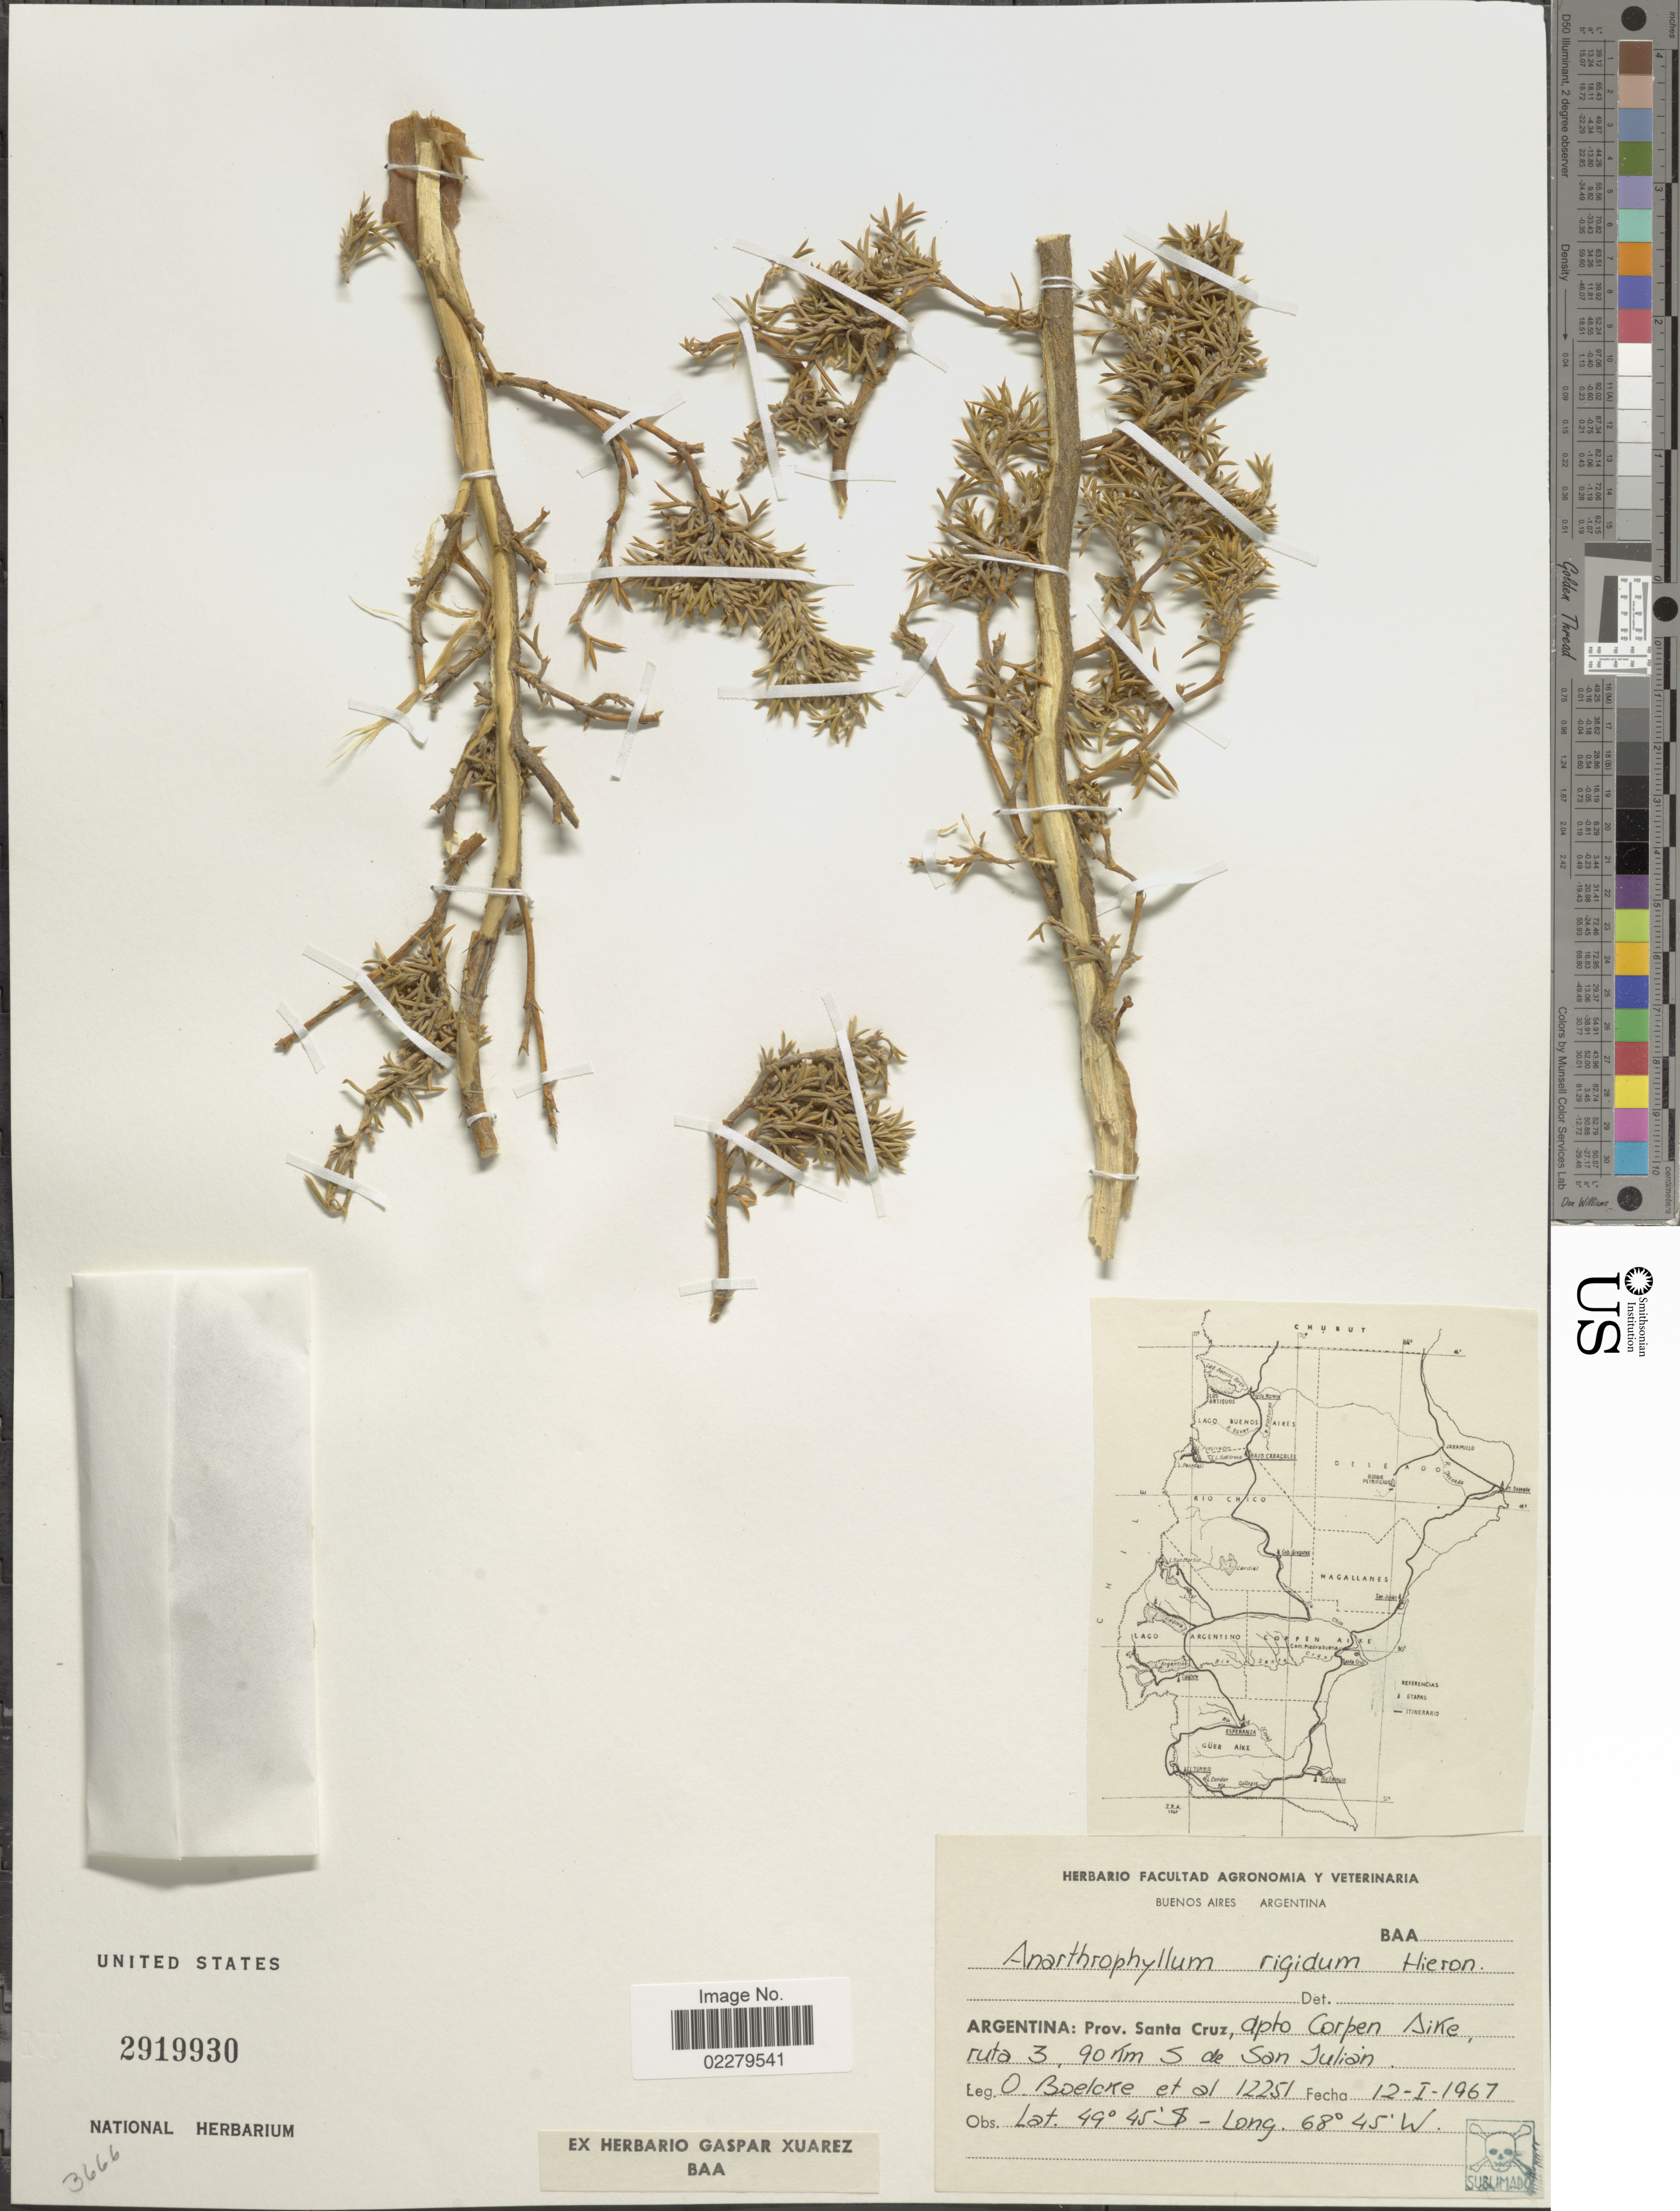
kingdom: Plantae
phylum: Tracheophyta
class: Magnoliopsida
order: Fabales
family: Fabaceae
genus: Anarthrophyllum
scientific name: Anarthrophyllum rigidum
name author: (Hook. & Arn.) Hieron.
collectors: O. Boelcke & et al.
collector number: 12251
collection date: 1967-01-12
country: Argentina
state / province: Santa Cruz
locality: Prov. Santa Cruz, apto corpen sine ruta 3, 90nm S de San Julian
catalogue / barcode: US 2919930